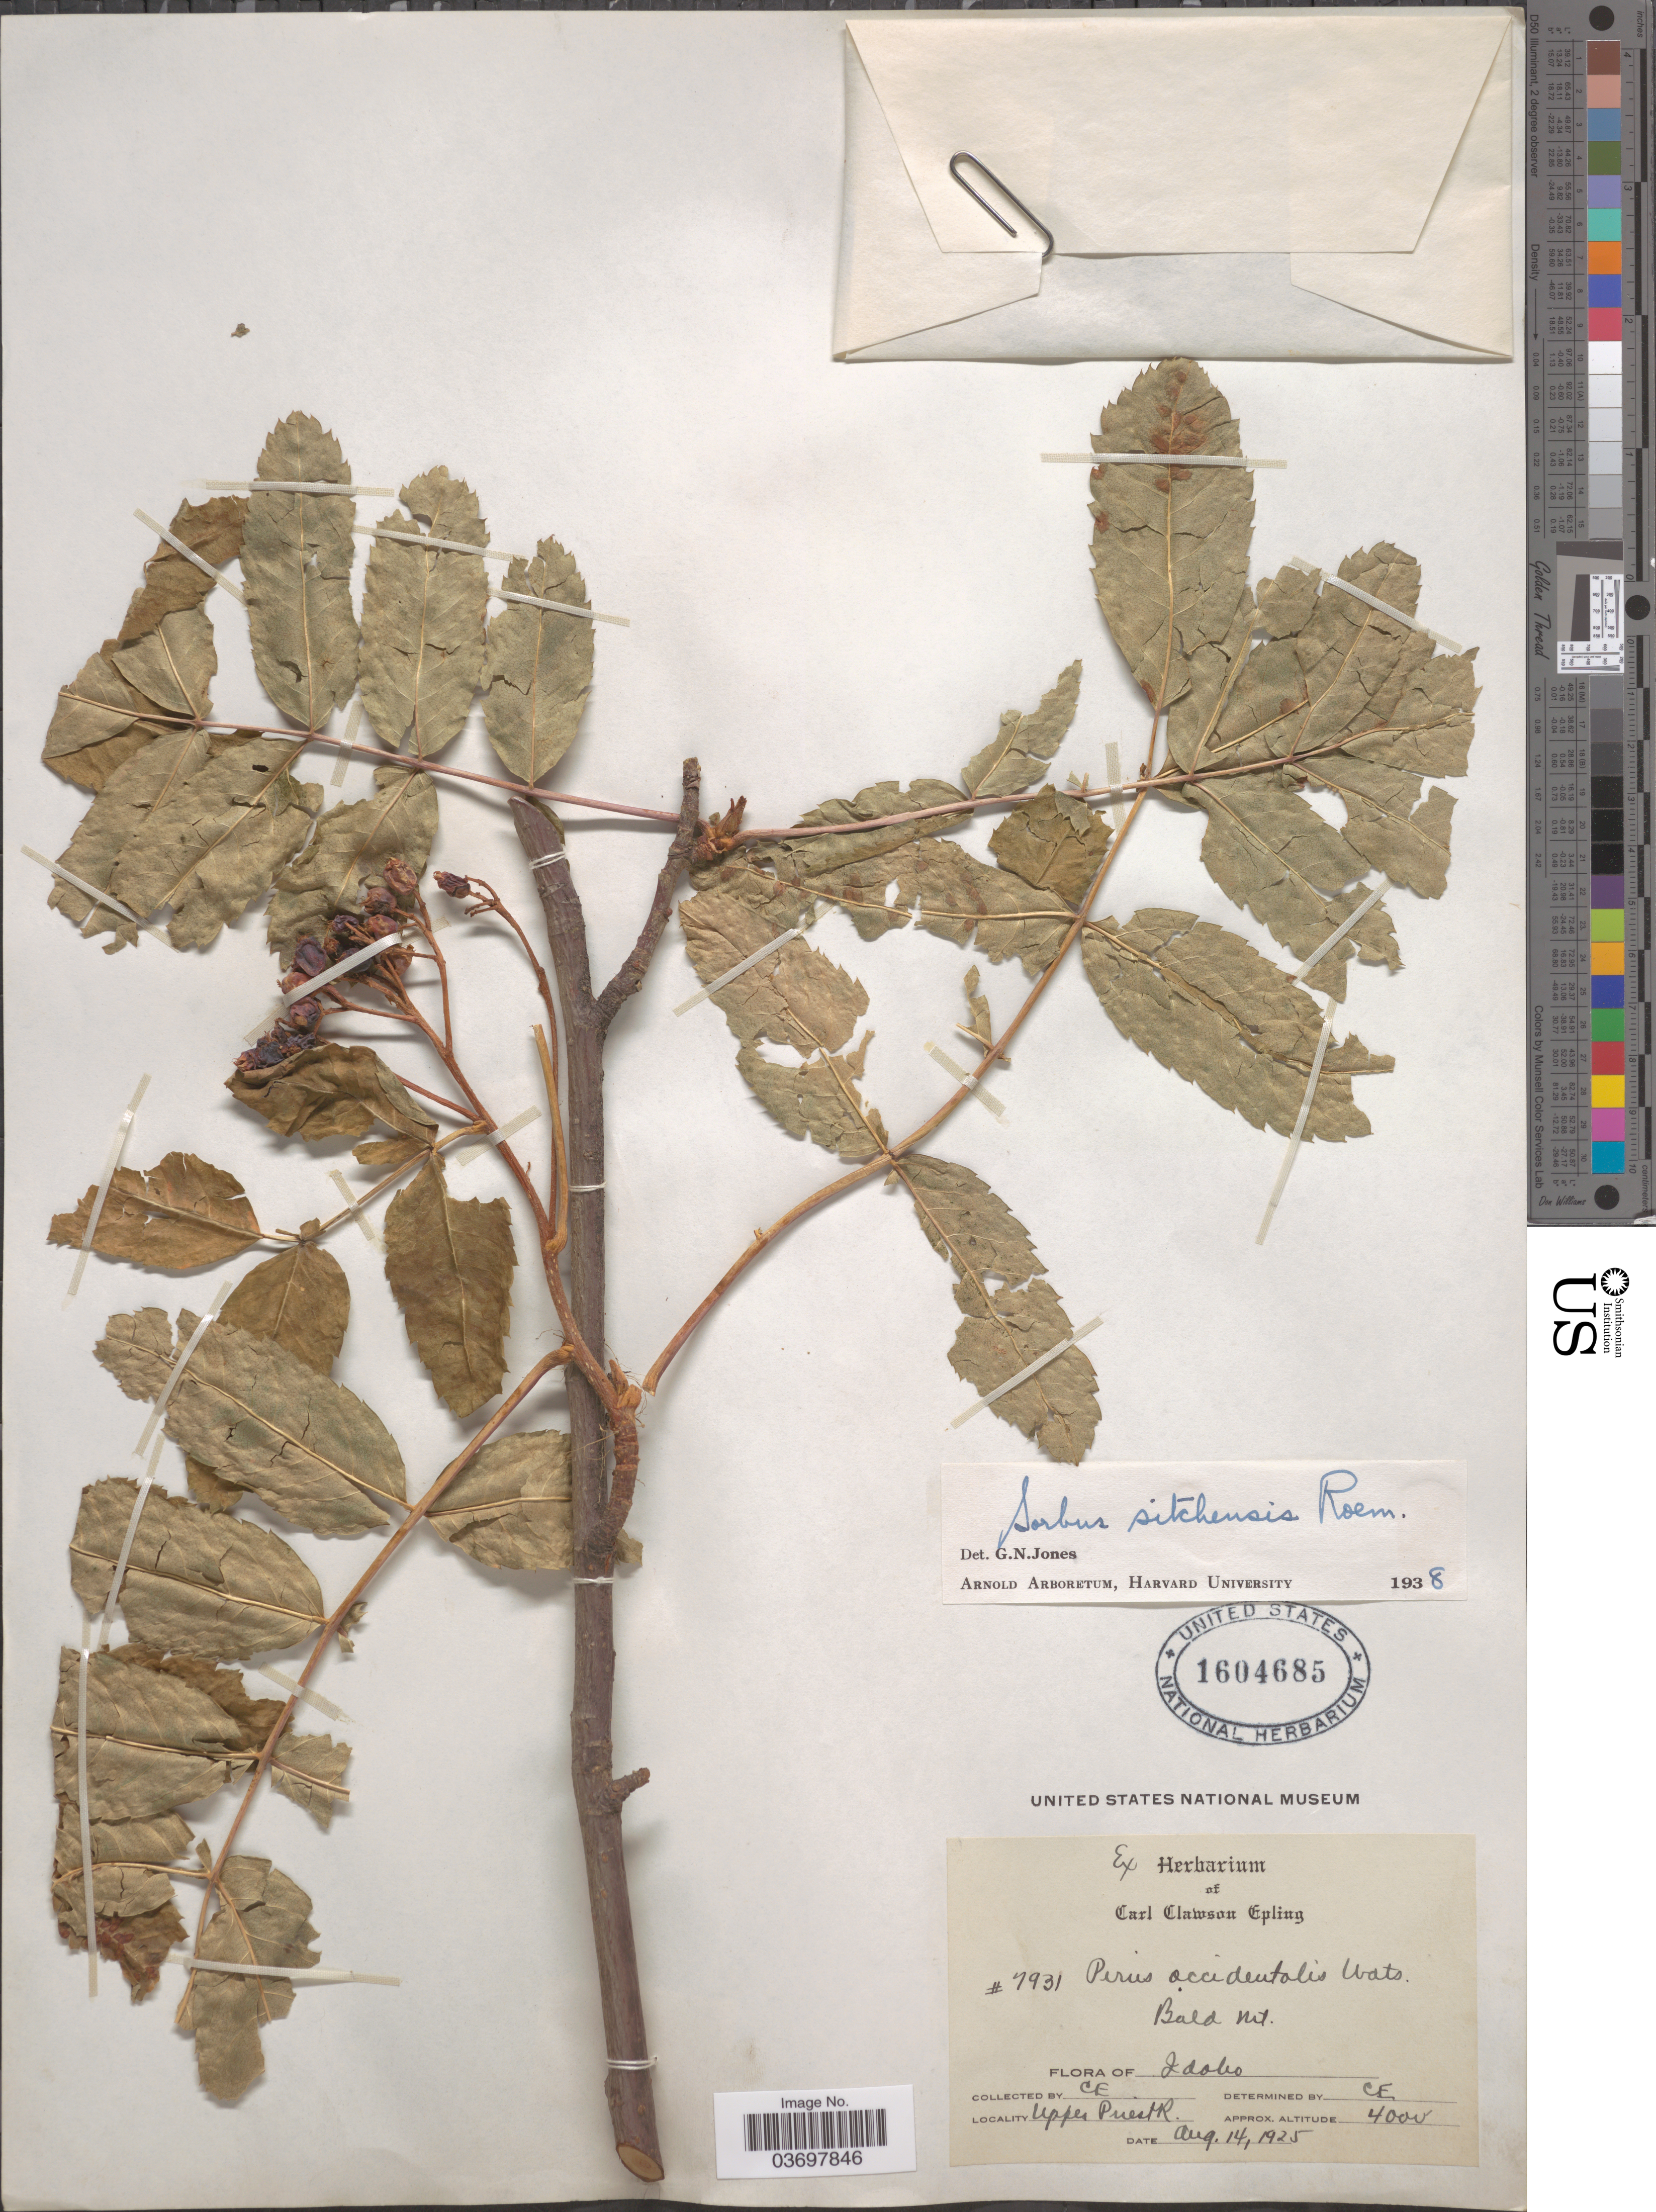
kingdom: Plantae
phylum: Tracheophyta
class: Magnoliopsida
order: Rosales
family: Rosaceae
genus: Sorbus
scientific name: Sorbus sitchensis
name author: M. Roem.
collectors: C. C. Epling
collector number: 4931*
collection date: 1925-08-14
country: United States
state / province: Idaho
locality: Balt Mt. Upper Priest R.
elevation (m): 1219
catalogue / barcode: US 1604685